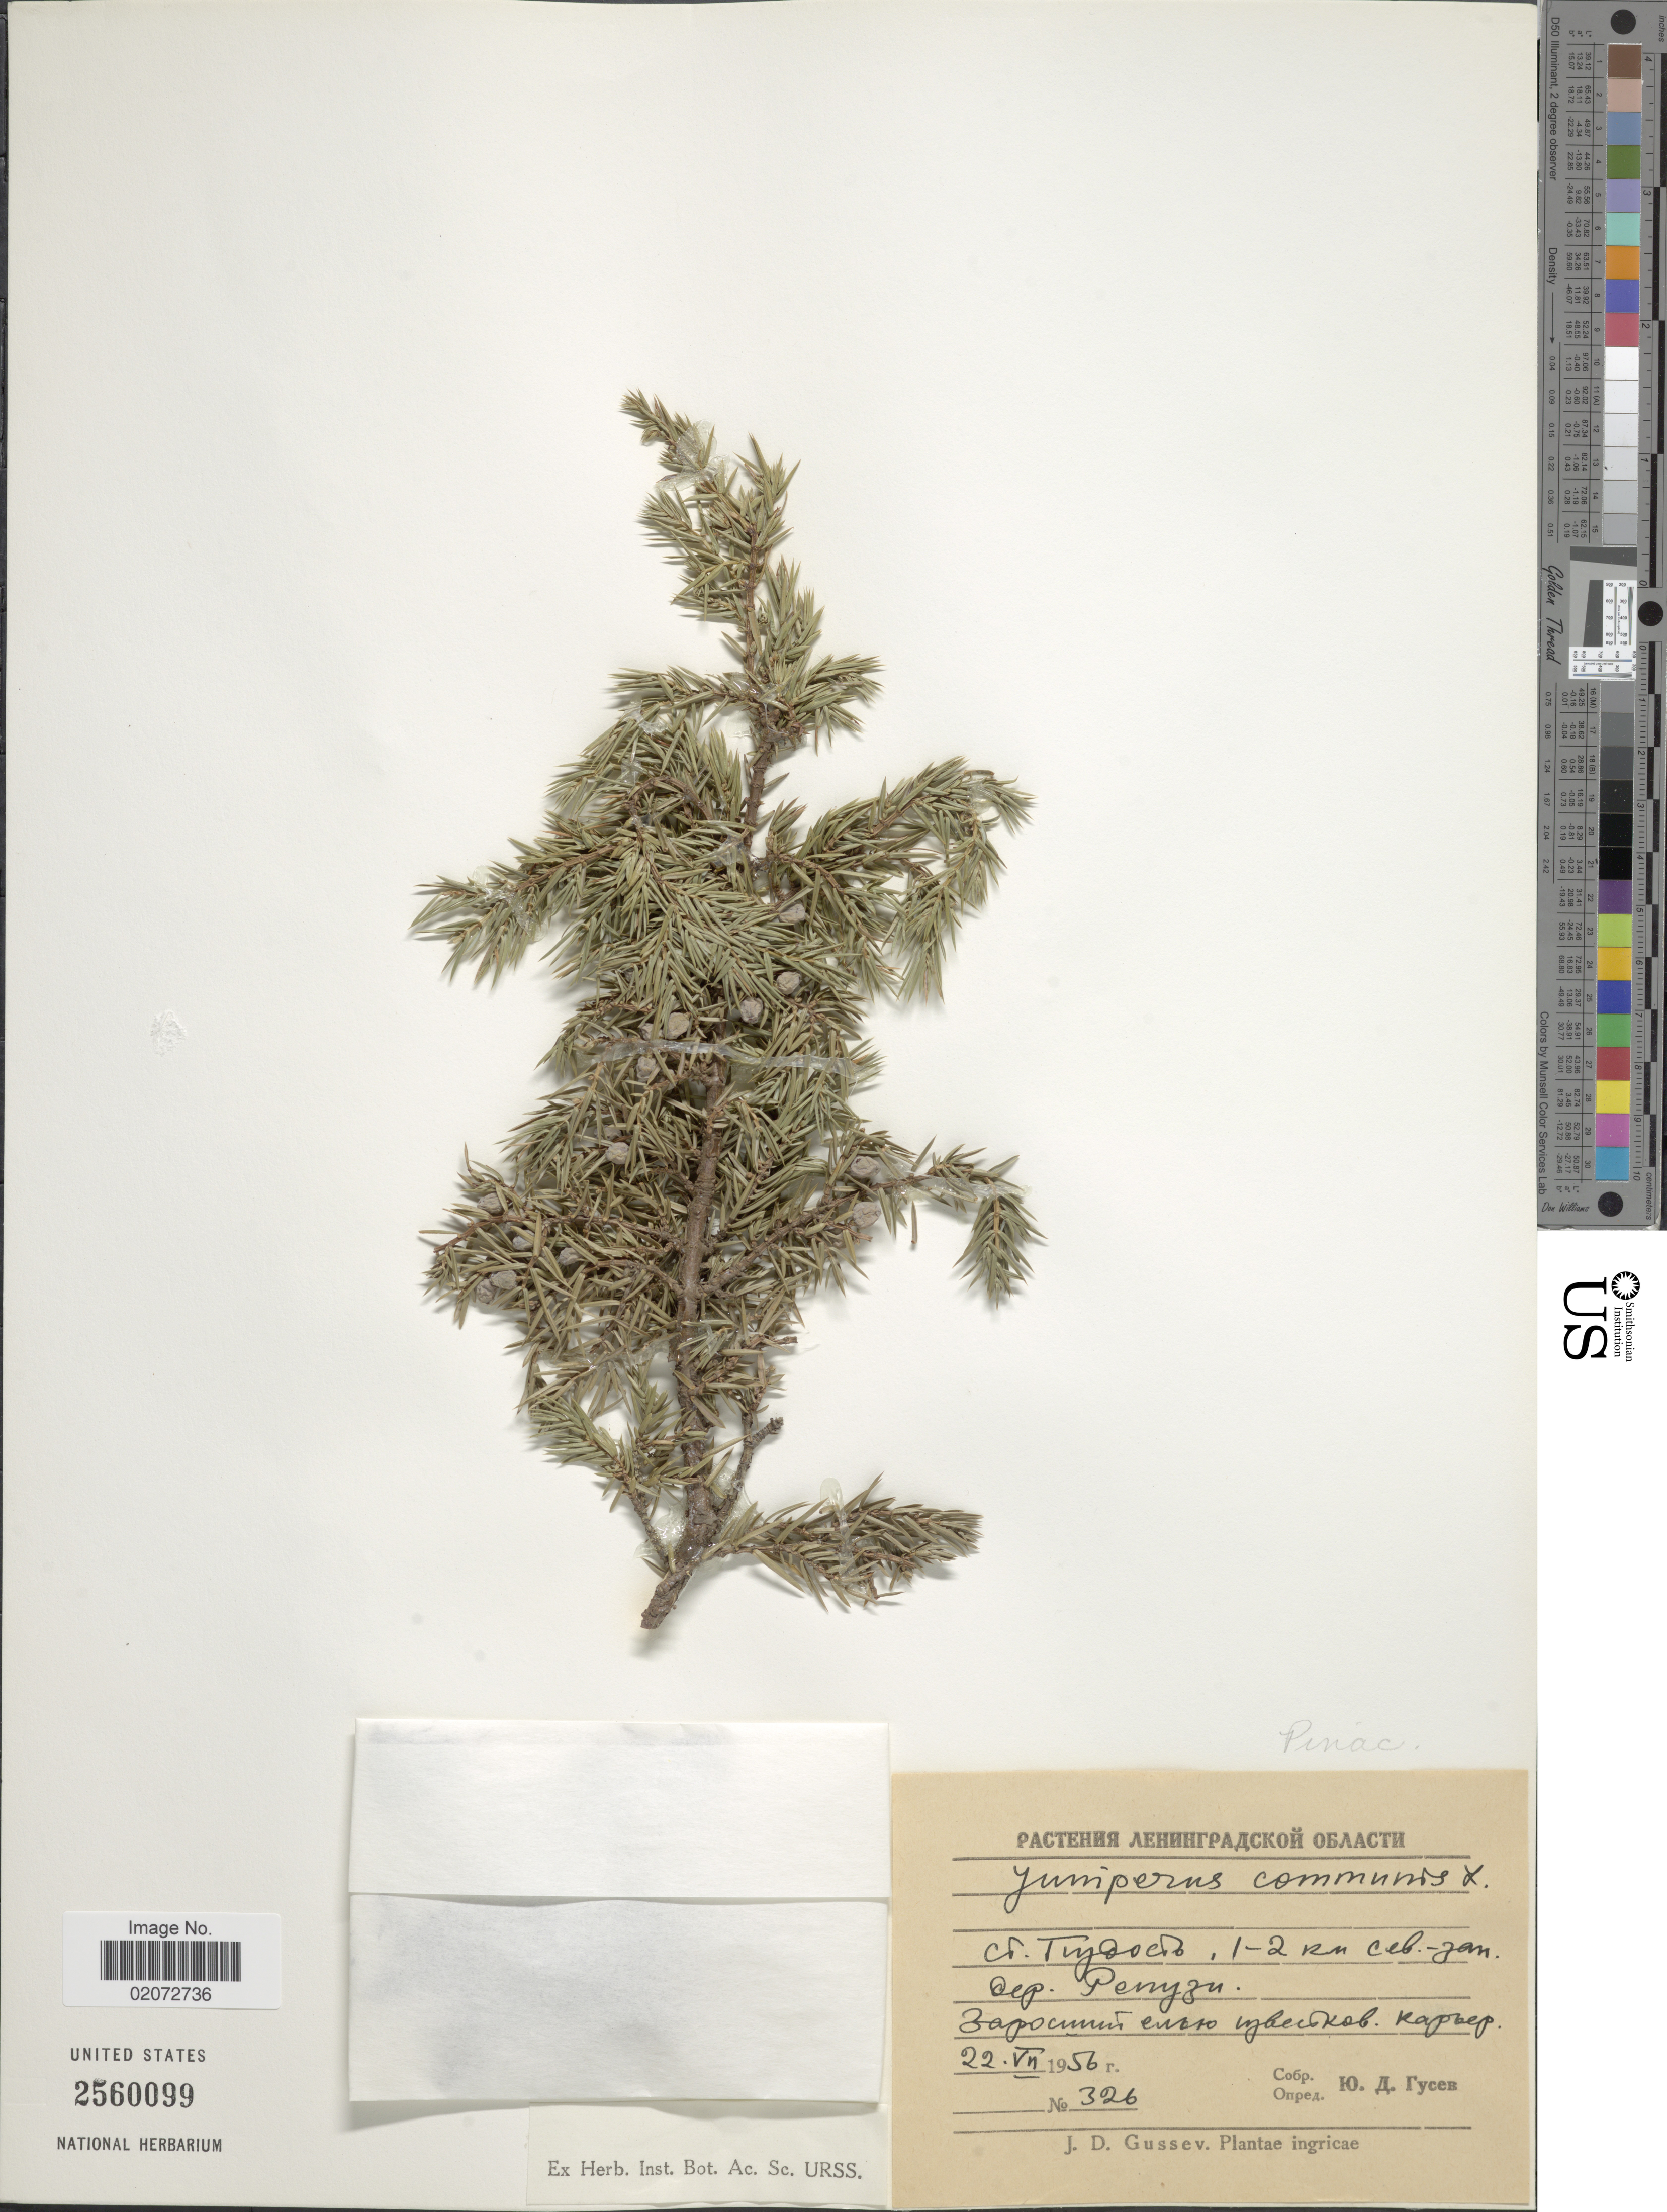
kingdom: Plantae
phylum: Tracheophyta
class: Pinopsida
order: Pinales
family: Cupressaceae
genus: Juniperus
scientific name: Juniperus communis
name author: L.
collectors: J. Gusev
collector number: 326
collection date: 1956-07-22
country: Russian Federation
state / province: Leningrad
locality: Rail Road Station Pudost, 1-2 km SW of Repuzi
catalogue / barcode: US 2560099